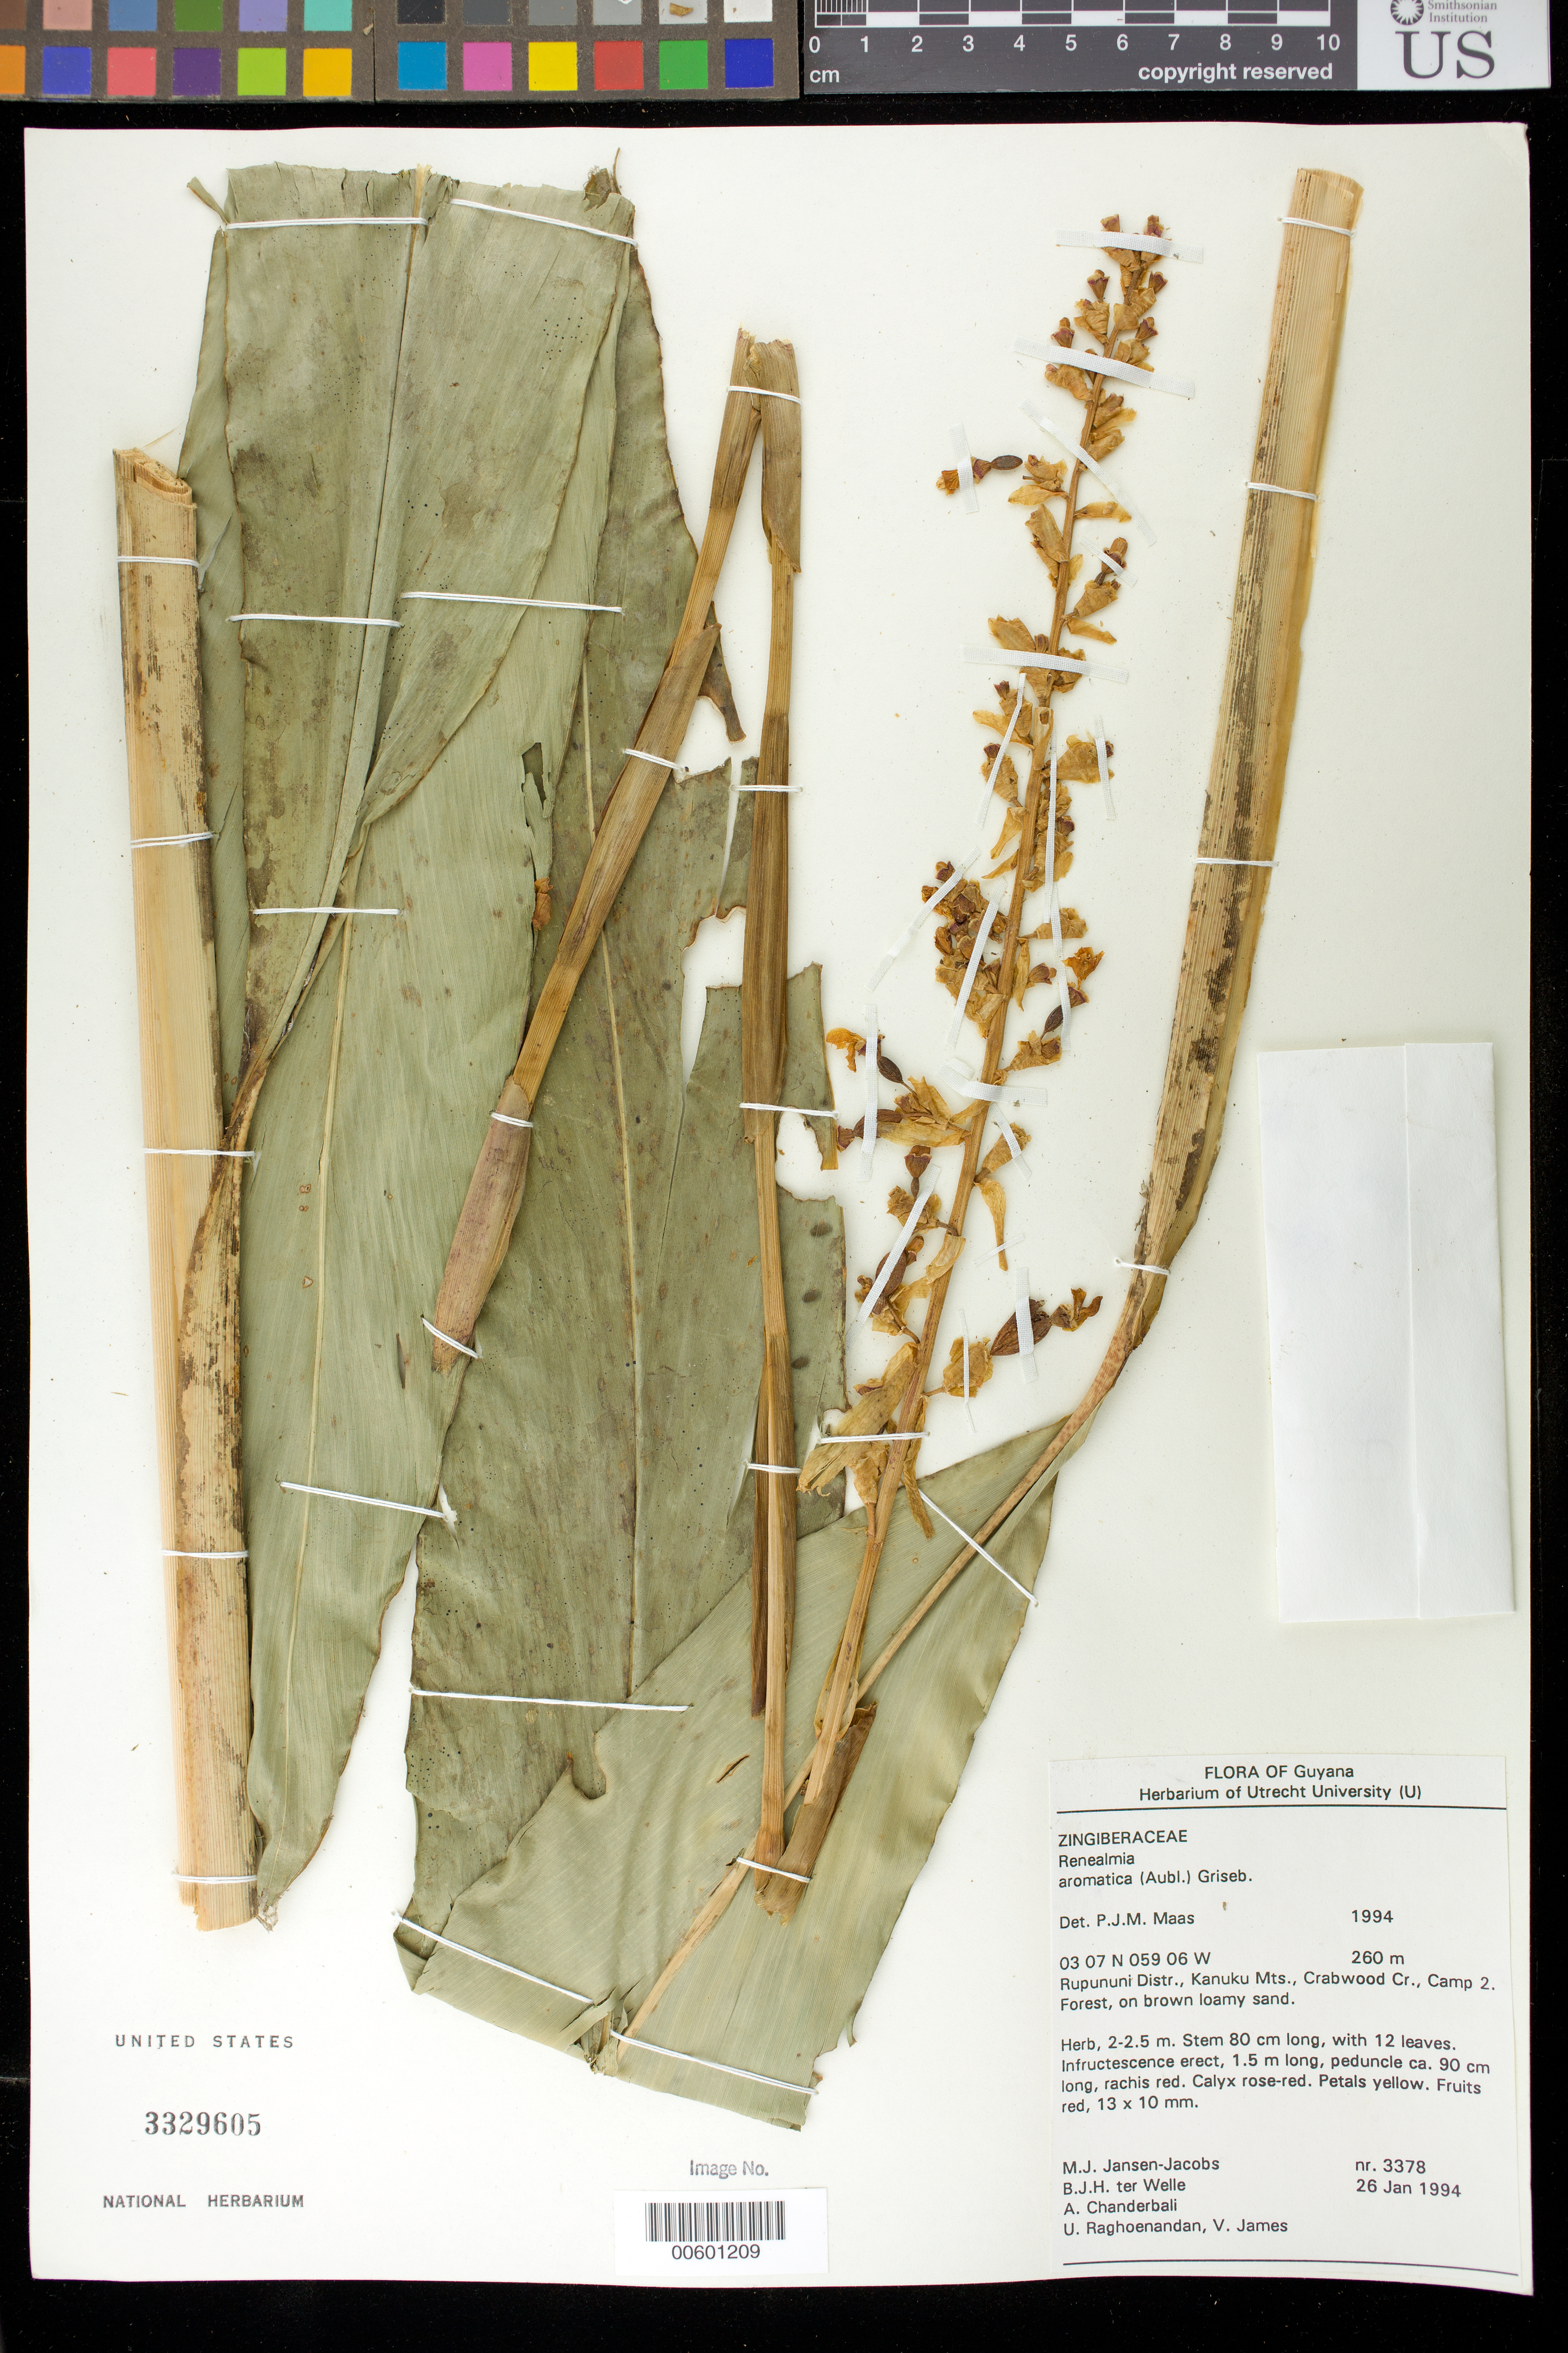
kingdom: Plantae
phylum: Tracheophyta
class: Liliopsida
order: Zingiberales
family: Zingiberaceae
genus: Renealmia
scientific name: Renealmia aromatica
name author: (Aubl.) Griseb.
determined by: Maas, Paul J. M.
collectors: M. J. Jansen-Jacobs, B. Welle, A. S. Chanderbali, U. Raghoenandan & V. James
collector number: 3378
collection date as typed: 26-Jan-94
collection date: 1994-01-26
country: Guyana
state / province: U. Takutu-U. Essequibo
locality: Crabwood Cr., Camp 2, Kanuku Mts., Rupununi District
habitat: Forest, on brown loamy sand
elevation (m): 260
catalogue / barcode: US 3329605